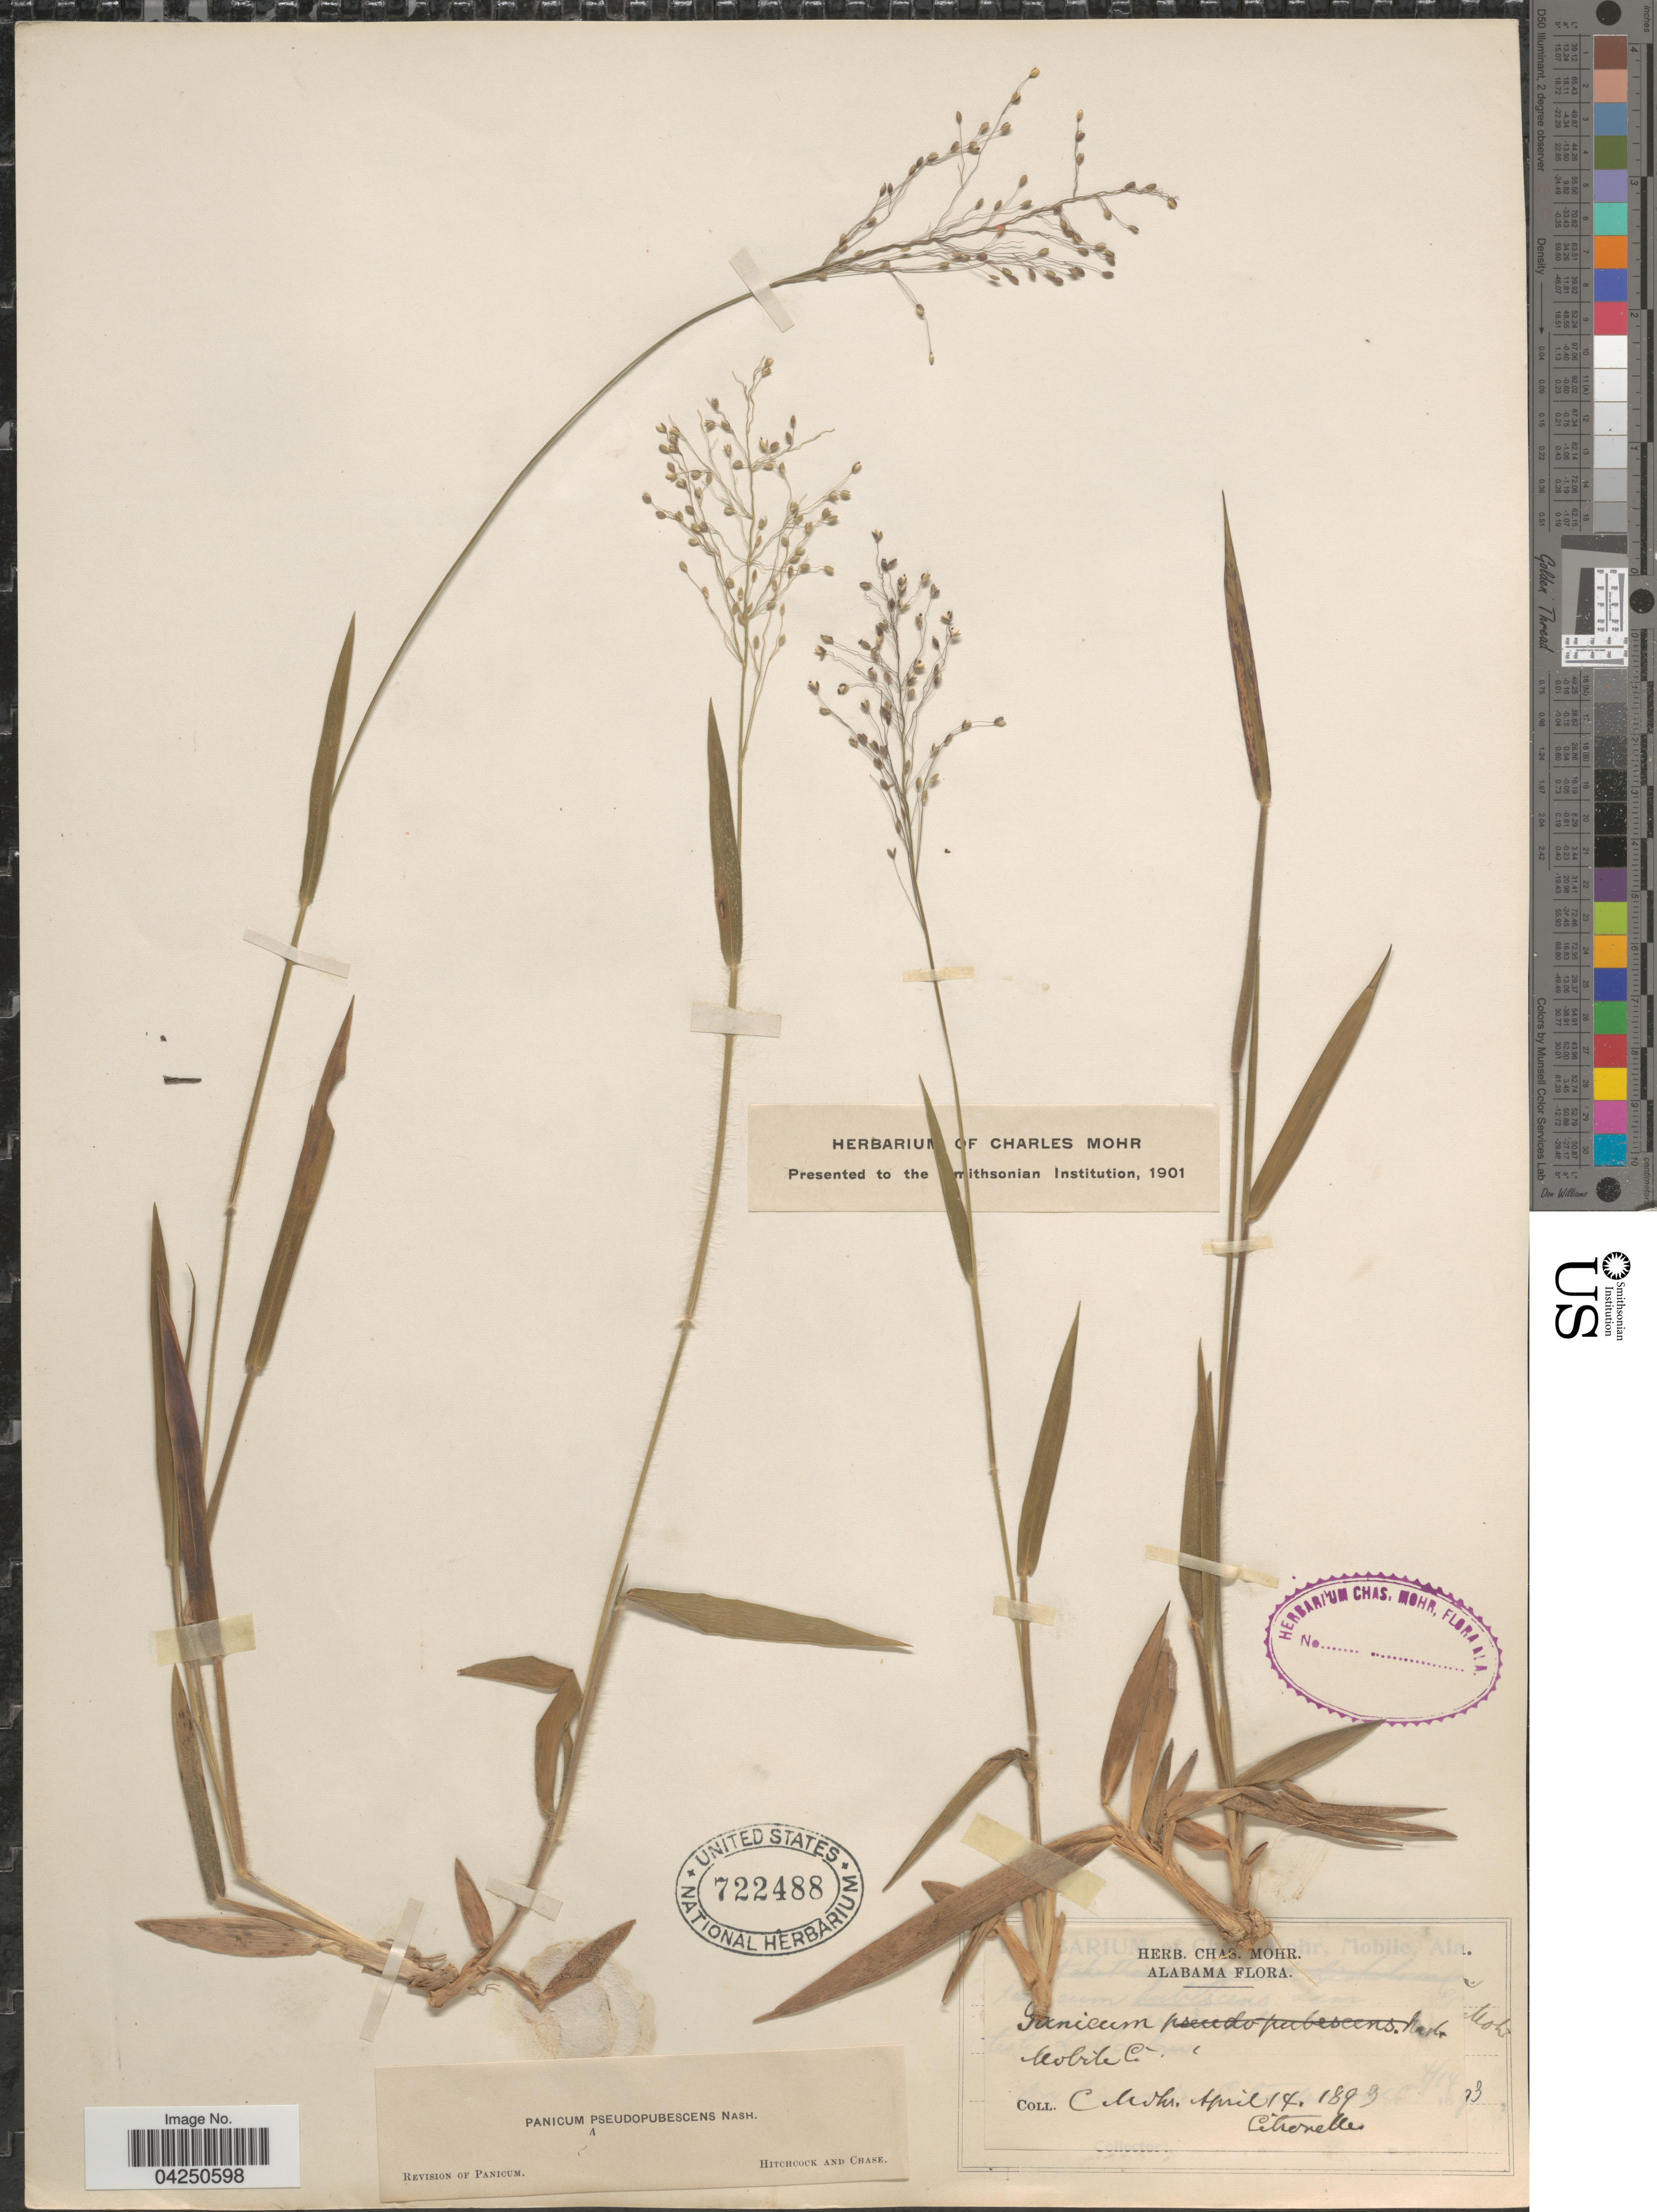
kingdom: Plantae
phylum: Tracheophyta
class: Liliopsida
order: Poales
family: Poaceae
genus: Dichanthelium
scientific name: Dichanthelium acuminatum var. acuminatum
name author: (Sw.) Gould & C.A. Clark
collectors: C. T. Mohr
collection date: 1893-04-14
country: United States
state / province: Alabama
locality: Mobile Co.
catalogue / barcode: US 722488